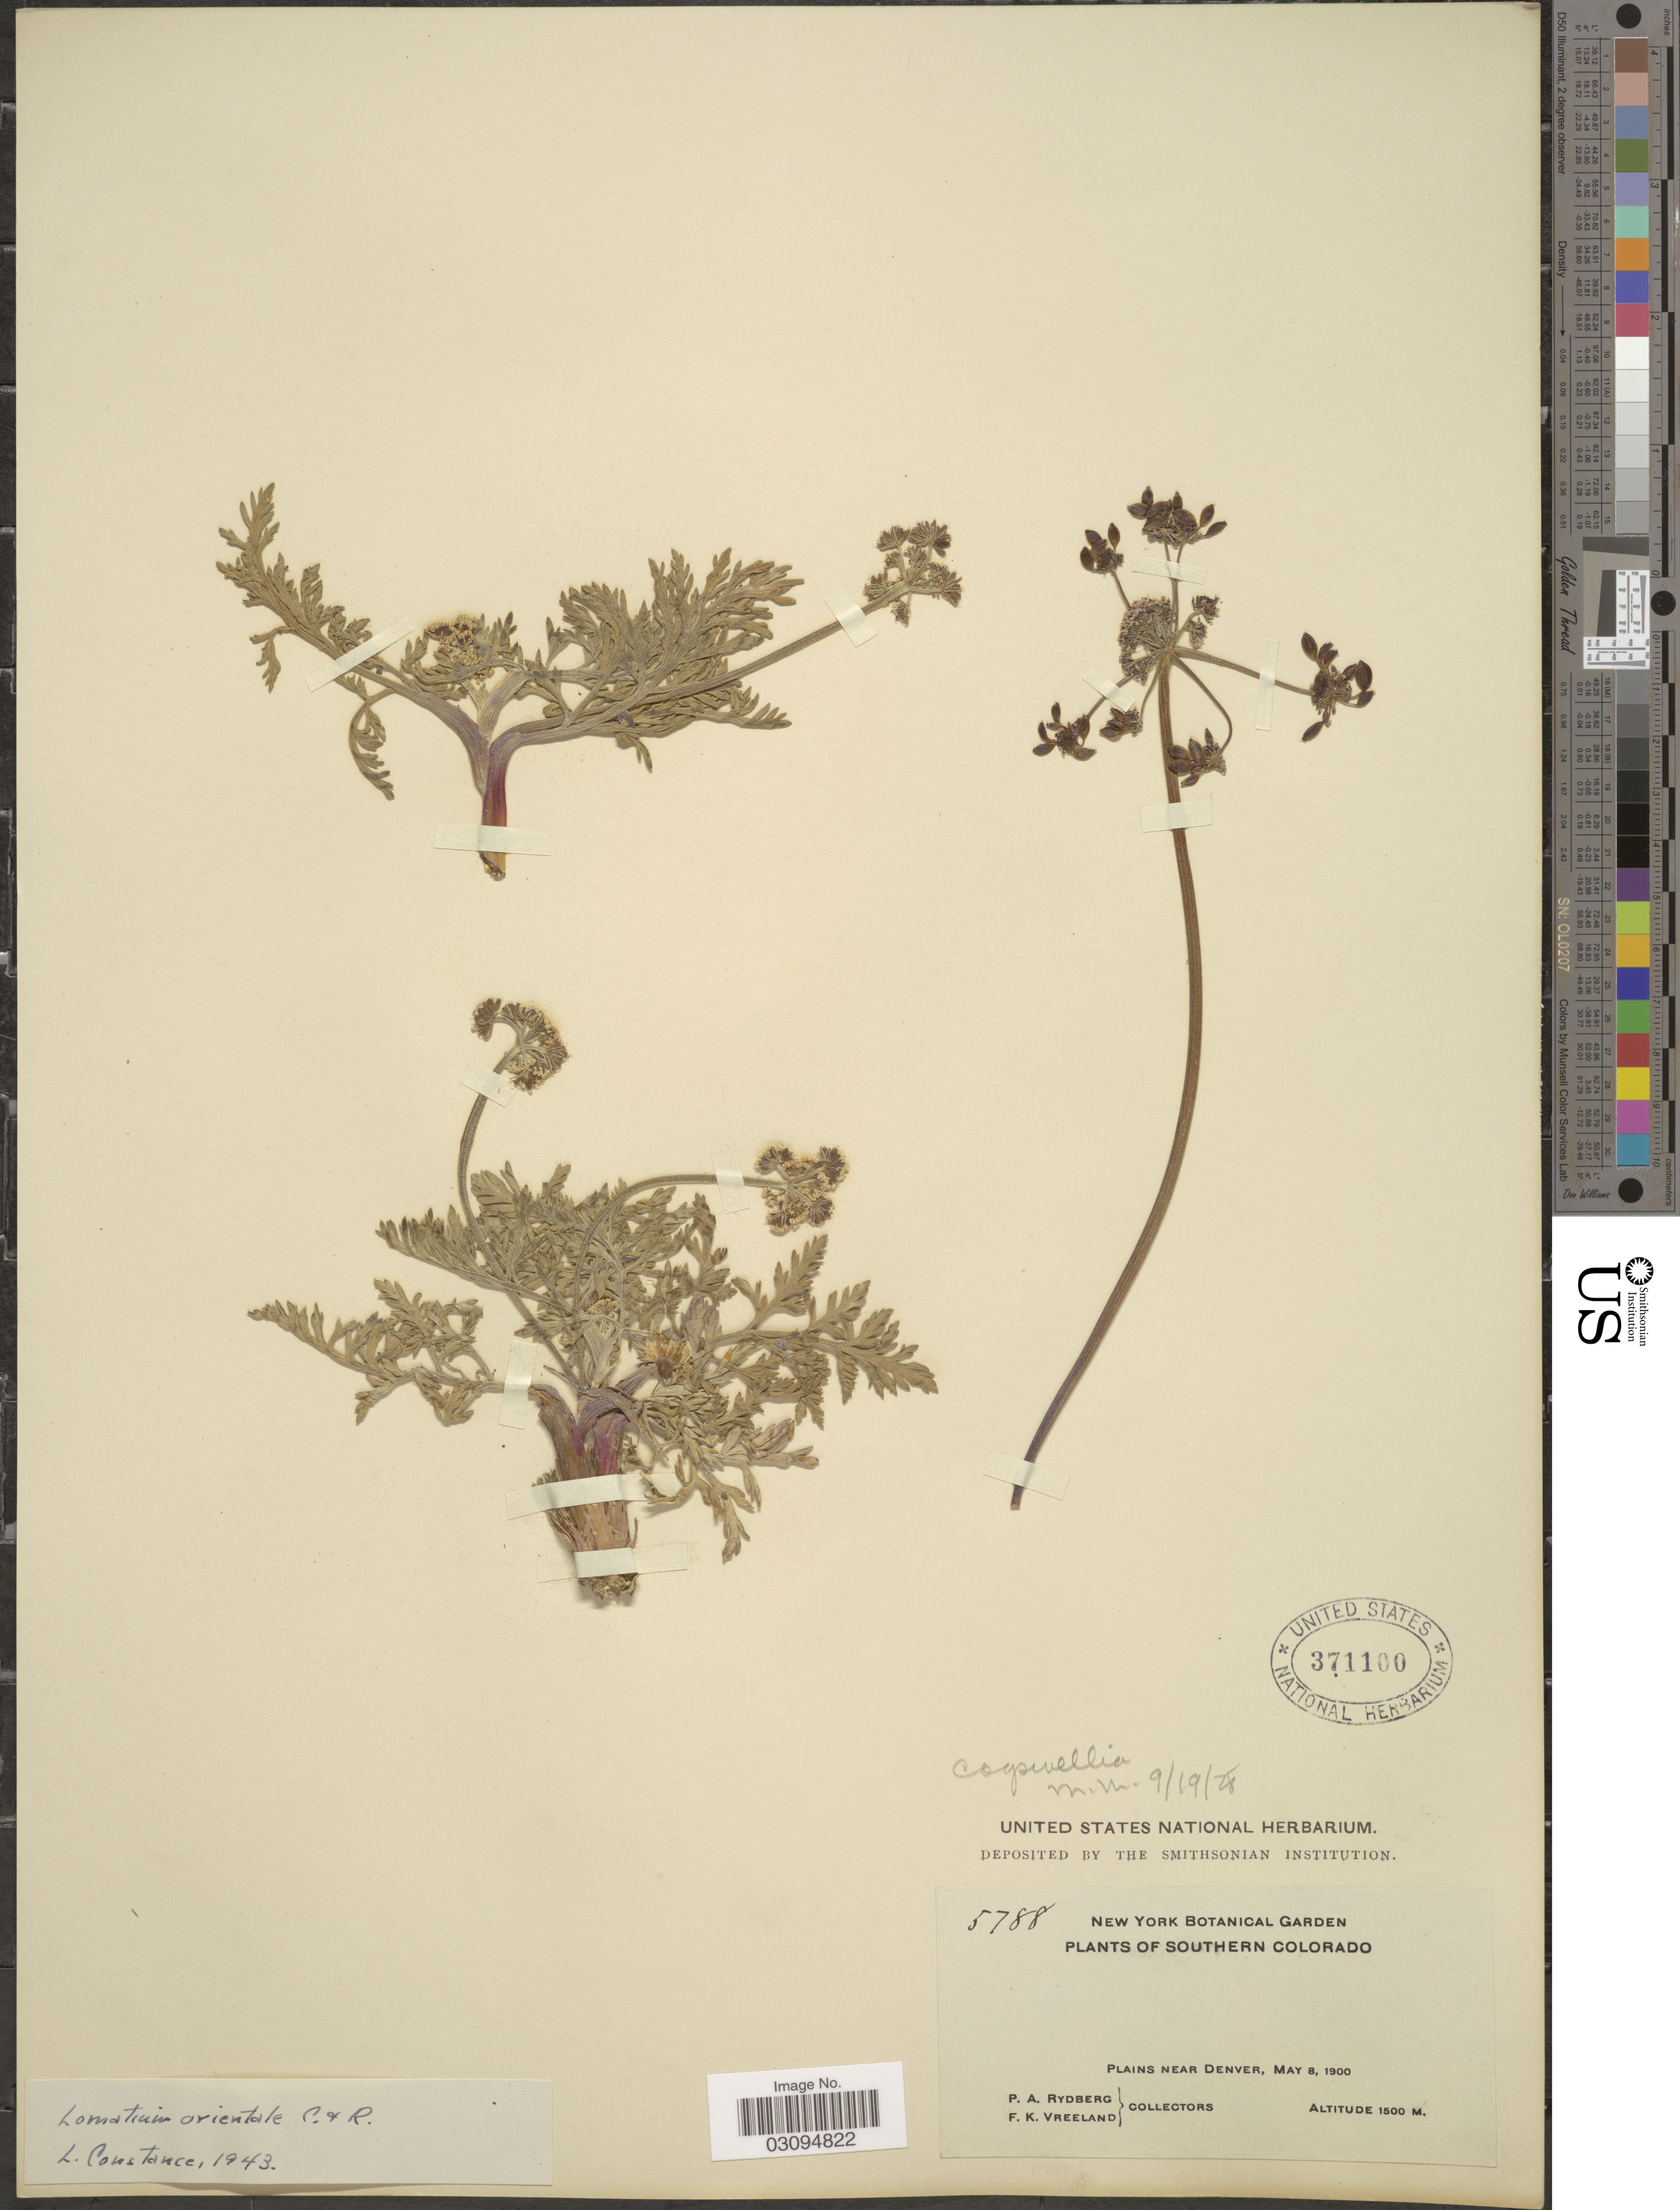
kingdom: Plantae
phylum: Tracheophyta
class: Magnoliopsida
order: Apiales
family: Apiaceae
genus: Lomatium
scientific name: Lomatium orientale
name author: J.M. Coult. & Rose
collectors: P. A. Rydberg & F. Vreeland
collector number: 5788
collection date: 1900-05-08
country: United States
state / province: Colorado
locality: Southern Colorado. Plains near Denver.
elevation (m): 1500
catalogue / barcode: US 371100